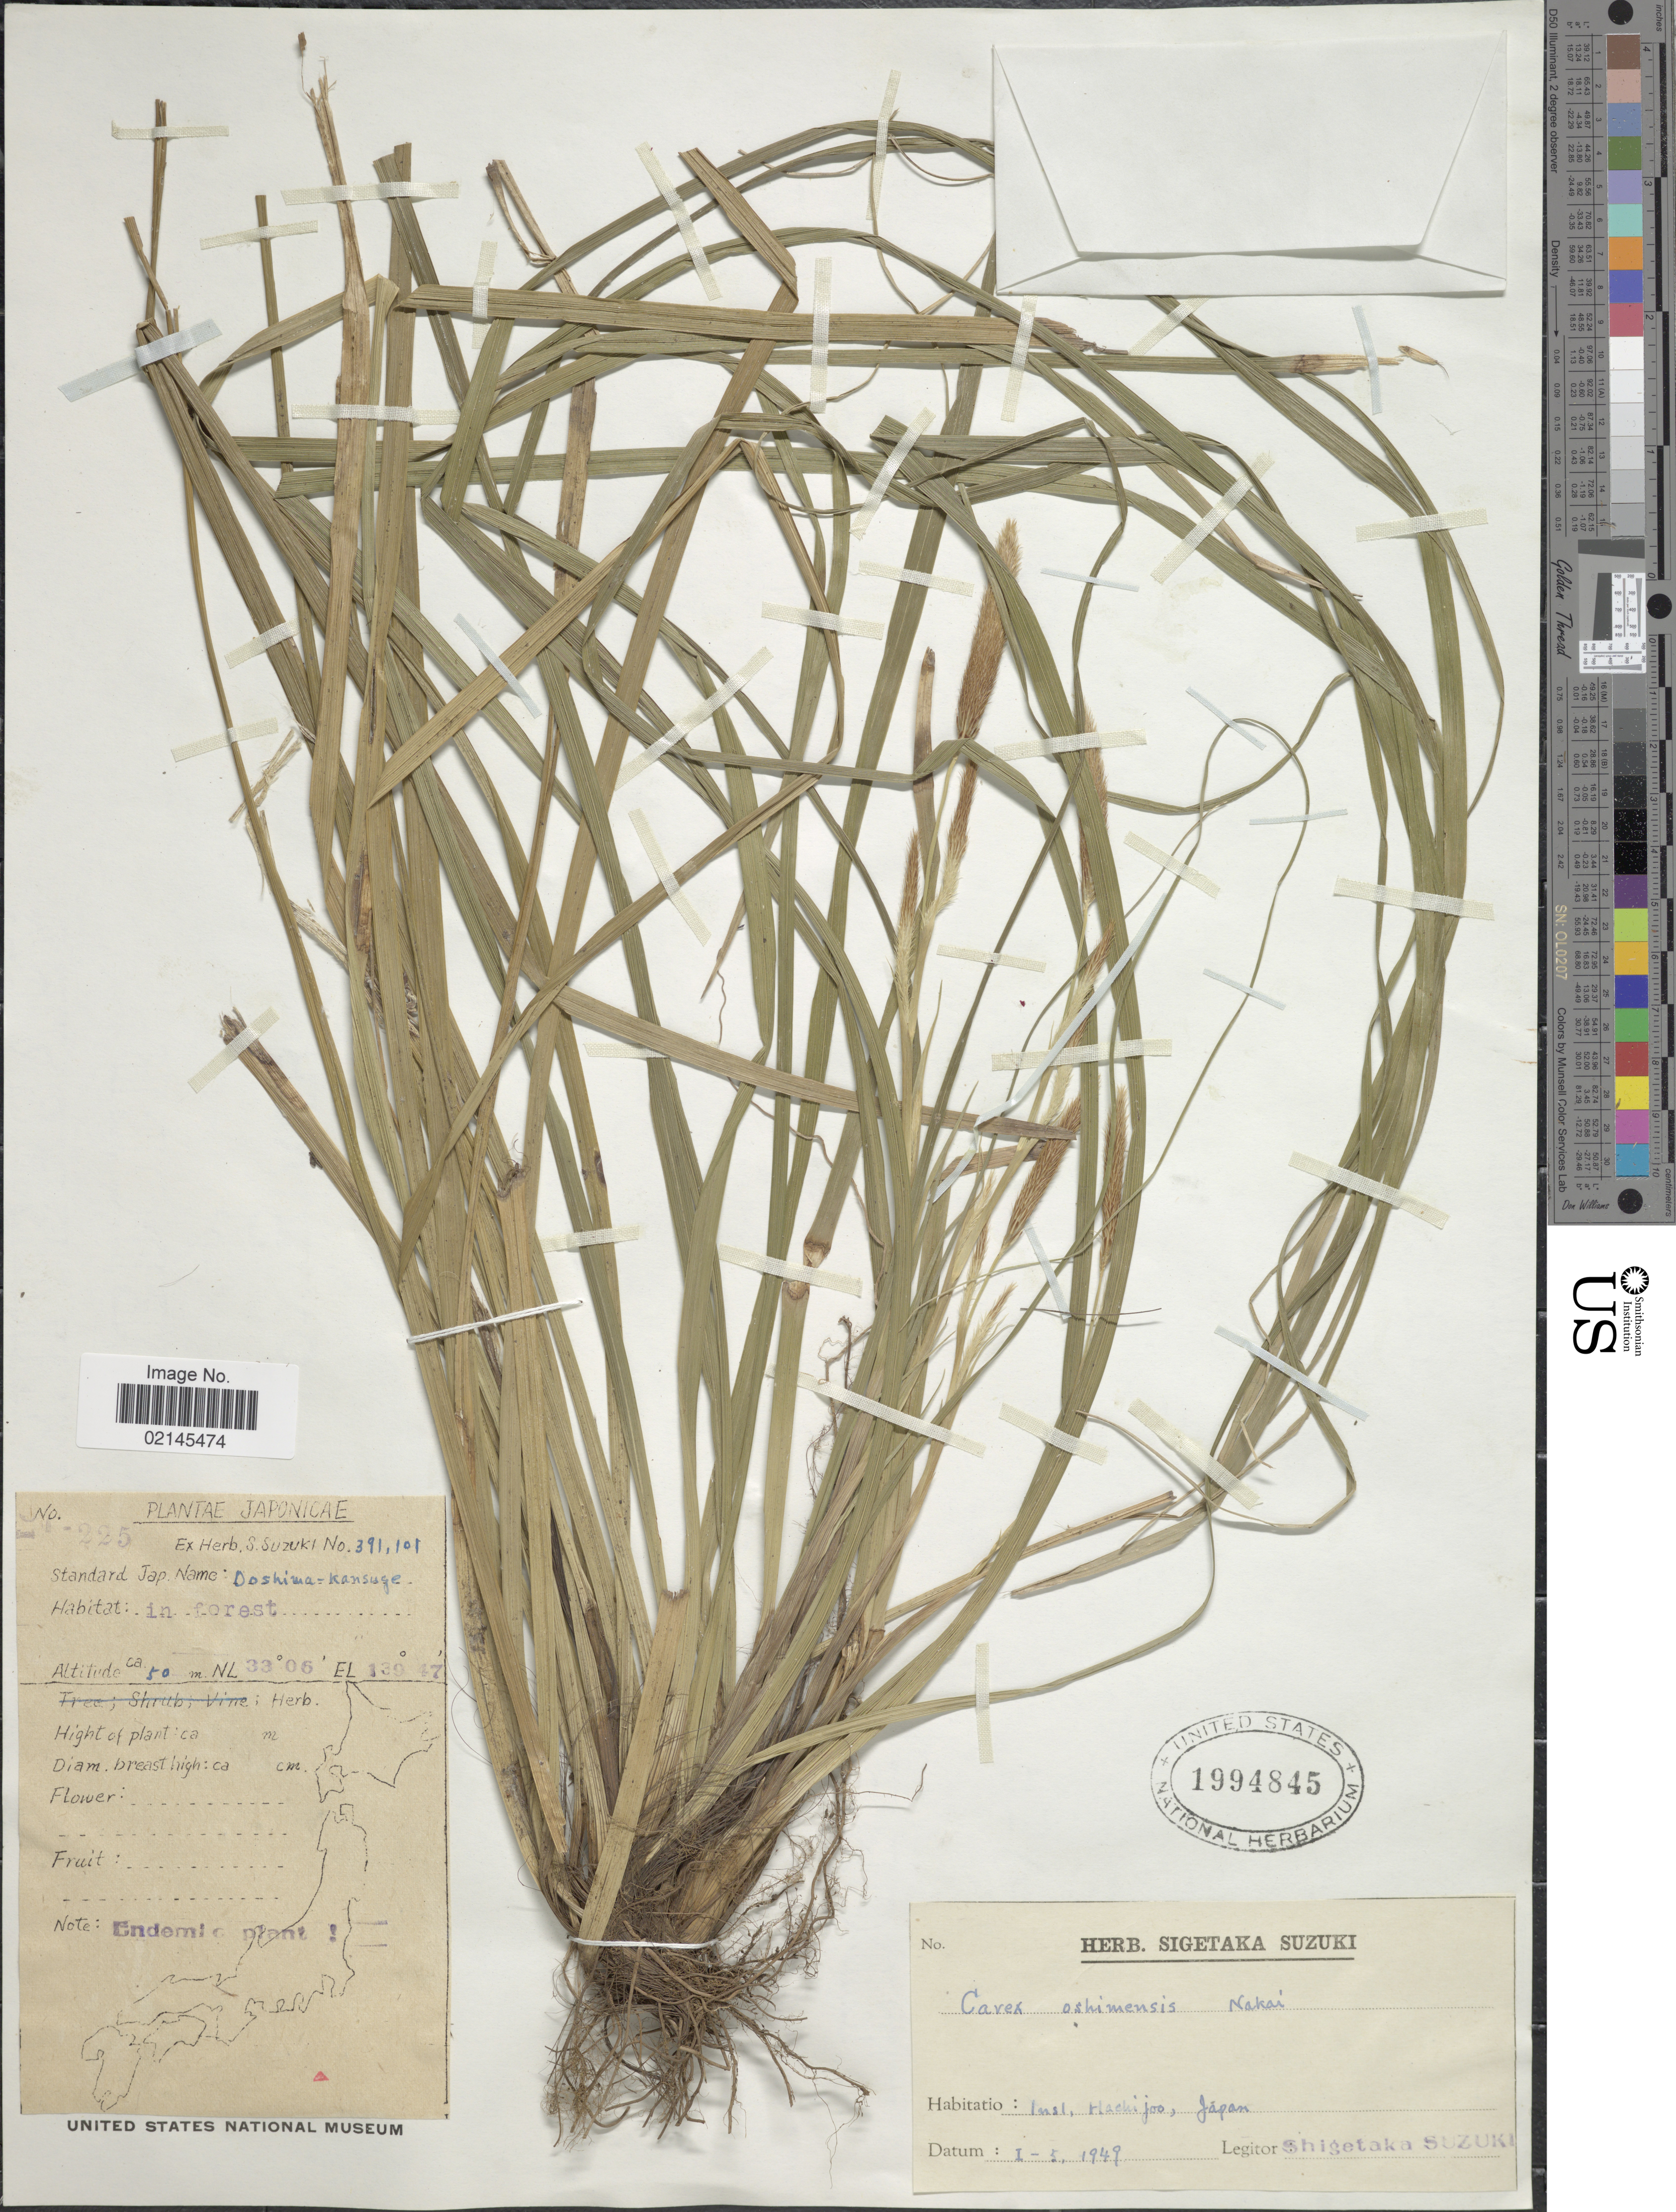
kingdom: Plantae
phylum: Tracheophyta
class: Liliopsida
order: Poales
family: Cyperaceae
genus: Carex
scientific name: Carex oshimensis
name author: Nakai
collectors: S. Suzuki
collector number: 225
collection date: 1949-01-05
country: Japan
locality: Insl. Hachijoo.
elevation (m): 50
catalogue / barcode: US 1994845